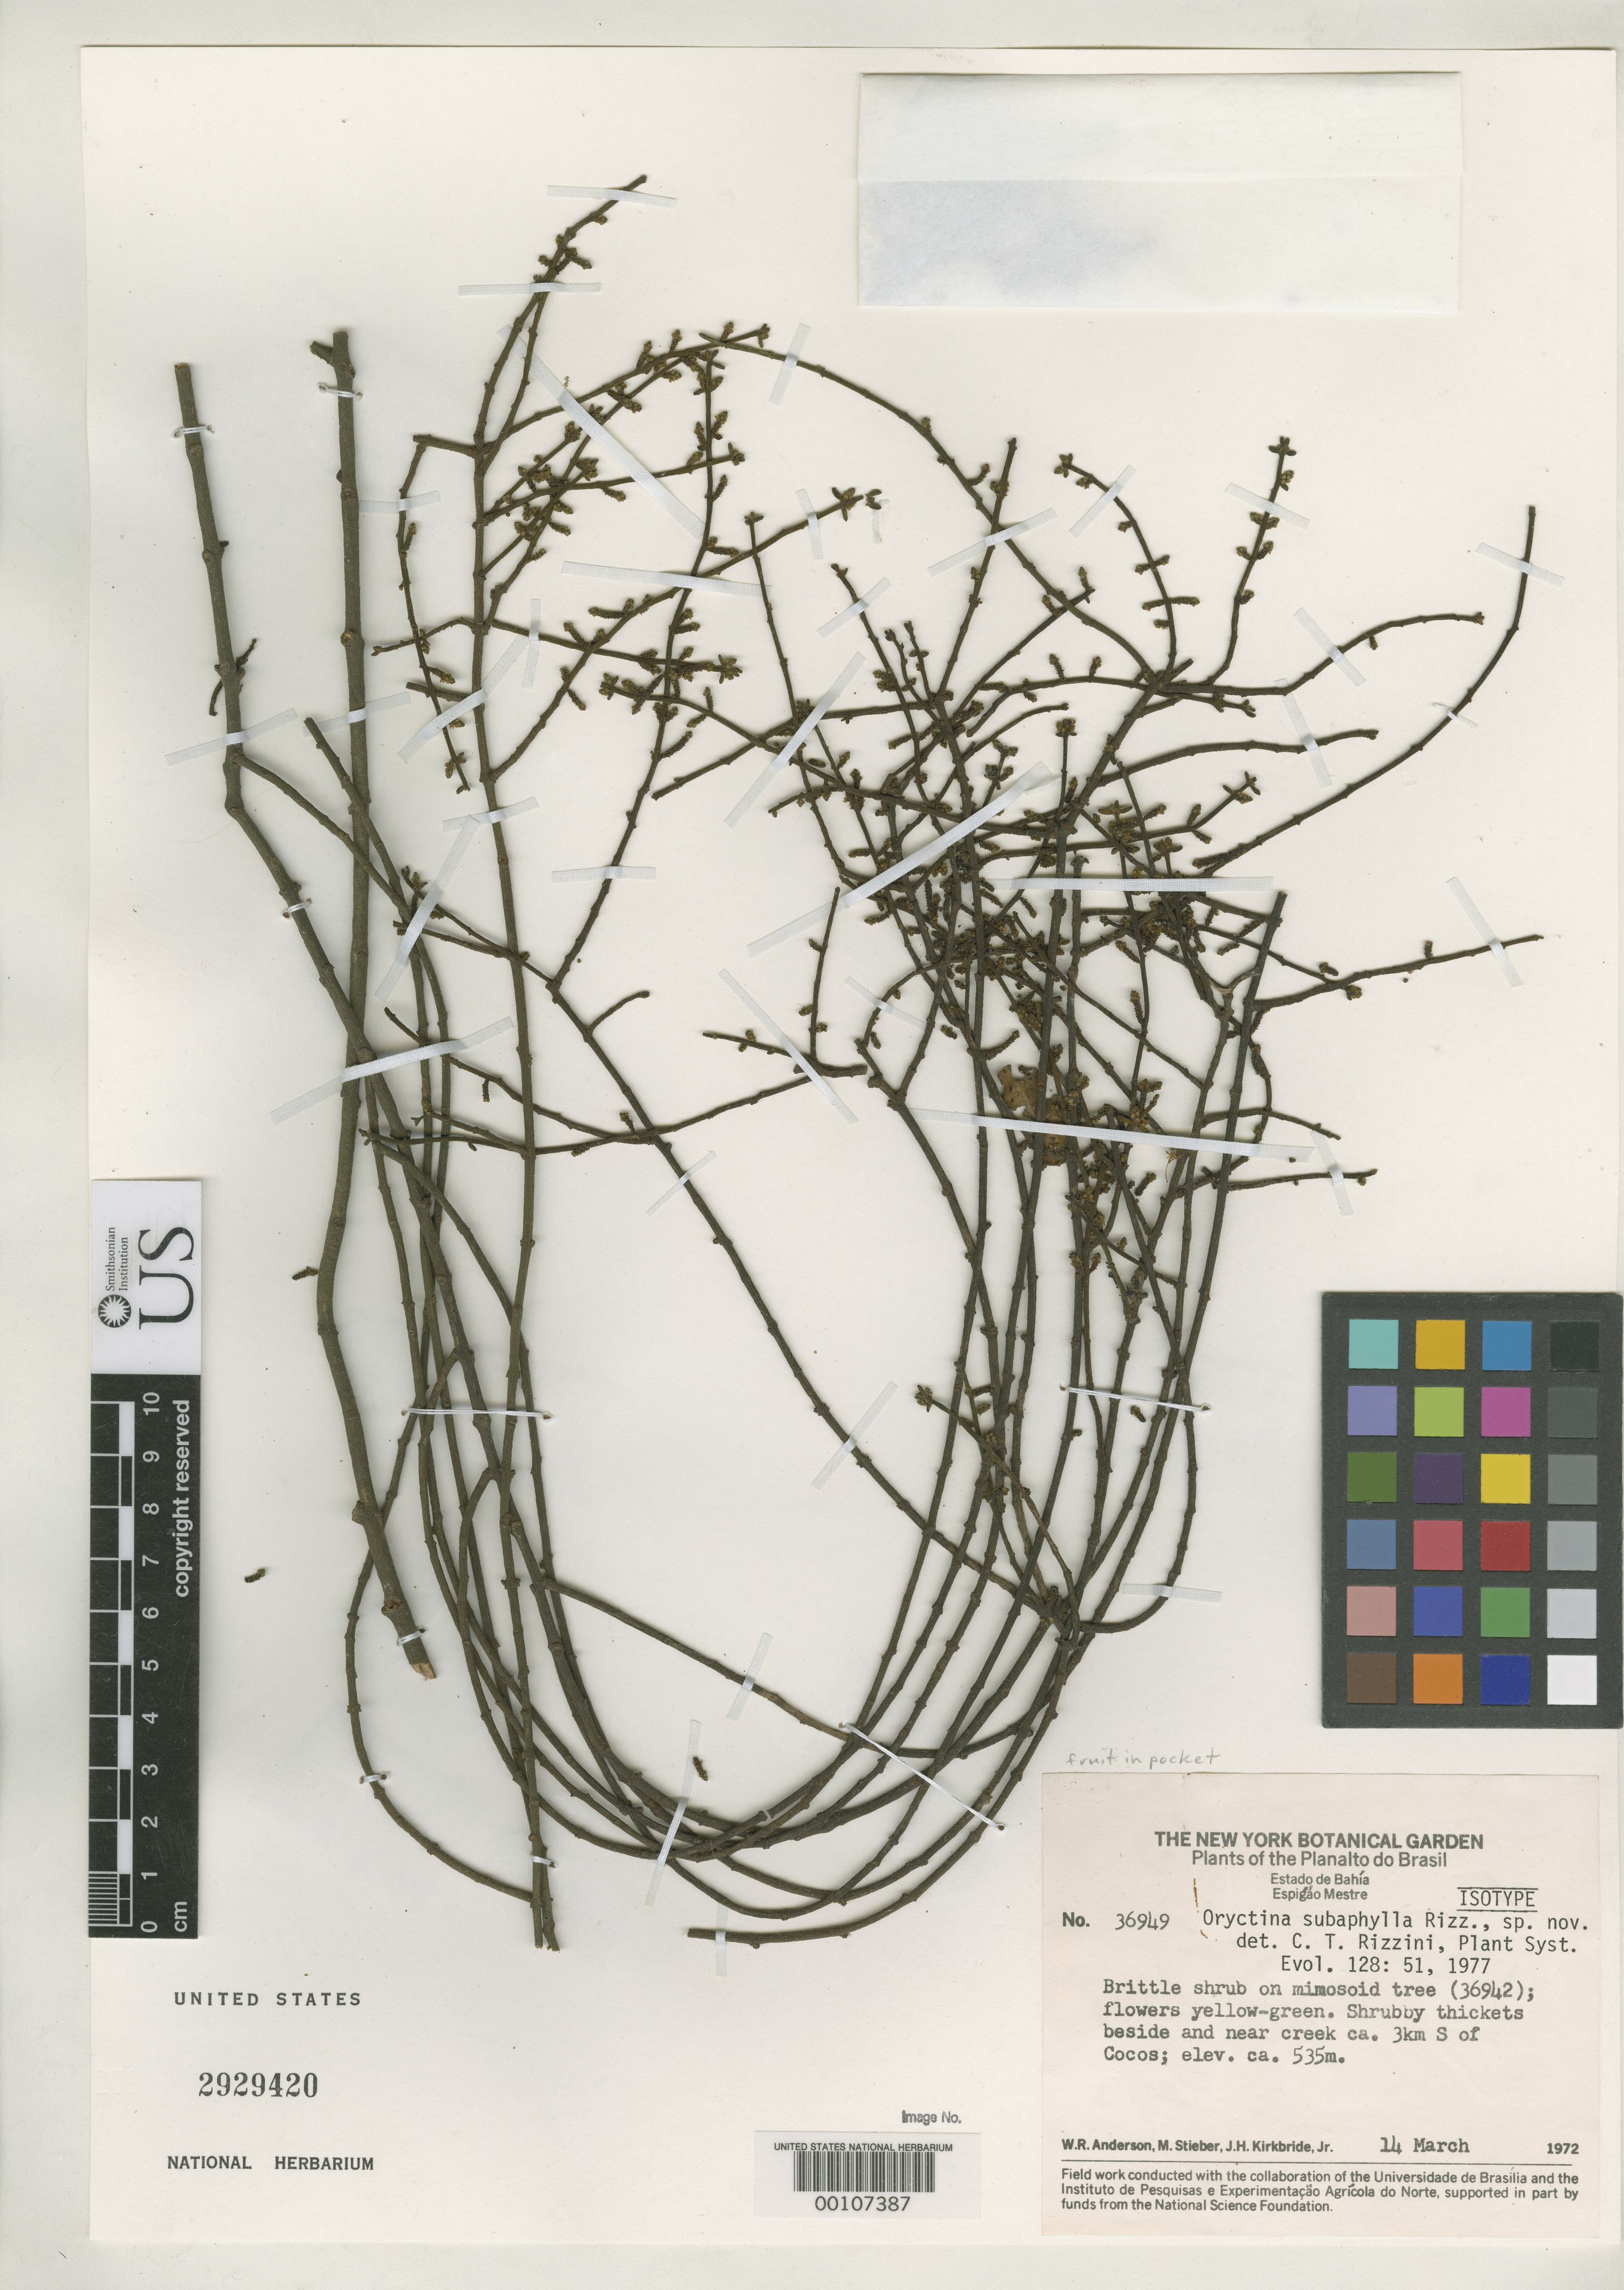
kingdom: Plantae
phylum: Tracheophyta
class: Magnoliopsida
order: Santalales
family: Loranthaceae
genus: Oryctina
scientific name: Oryctina subaphylla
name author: Rizzini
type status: Isotype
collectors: W. R. Anderson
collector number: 36949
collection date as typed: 14 Mar 1972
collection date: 1972-03-14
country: Brazil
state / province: Bahia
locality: Espigao Mestre, S of Cocos.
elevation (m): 535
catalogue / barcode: US 2929420